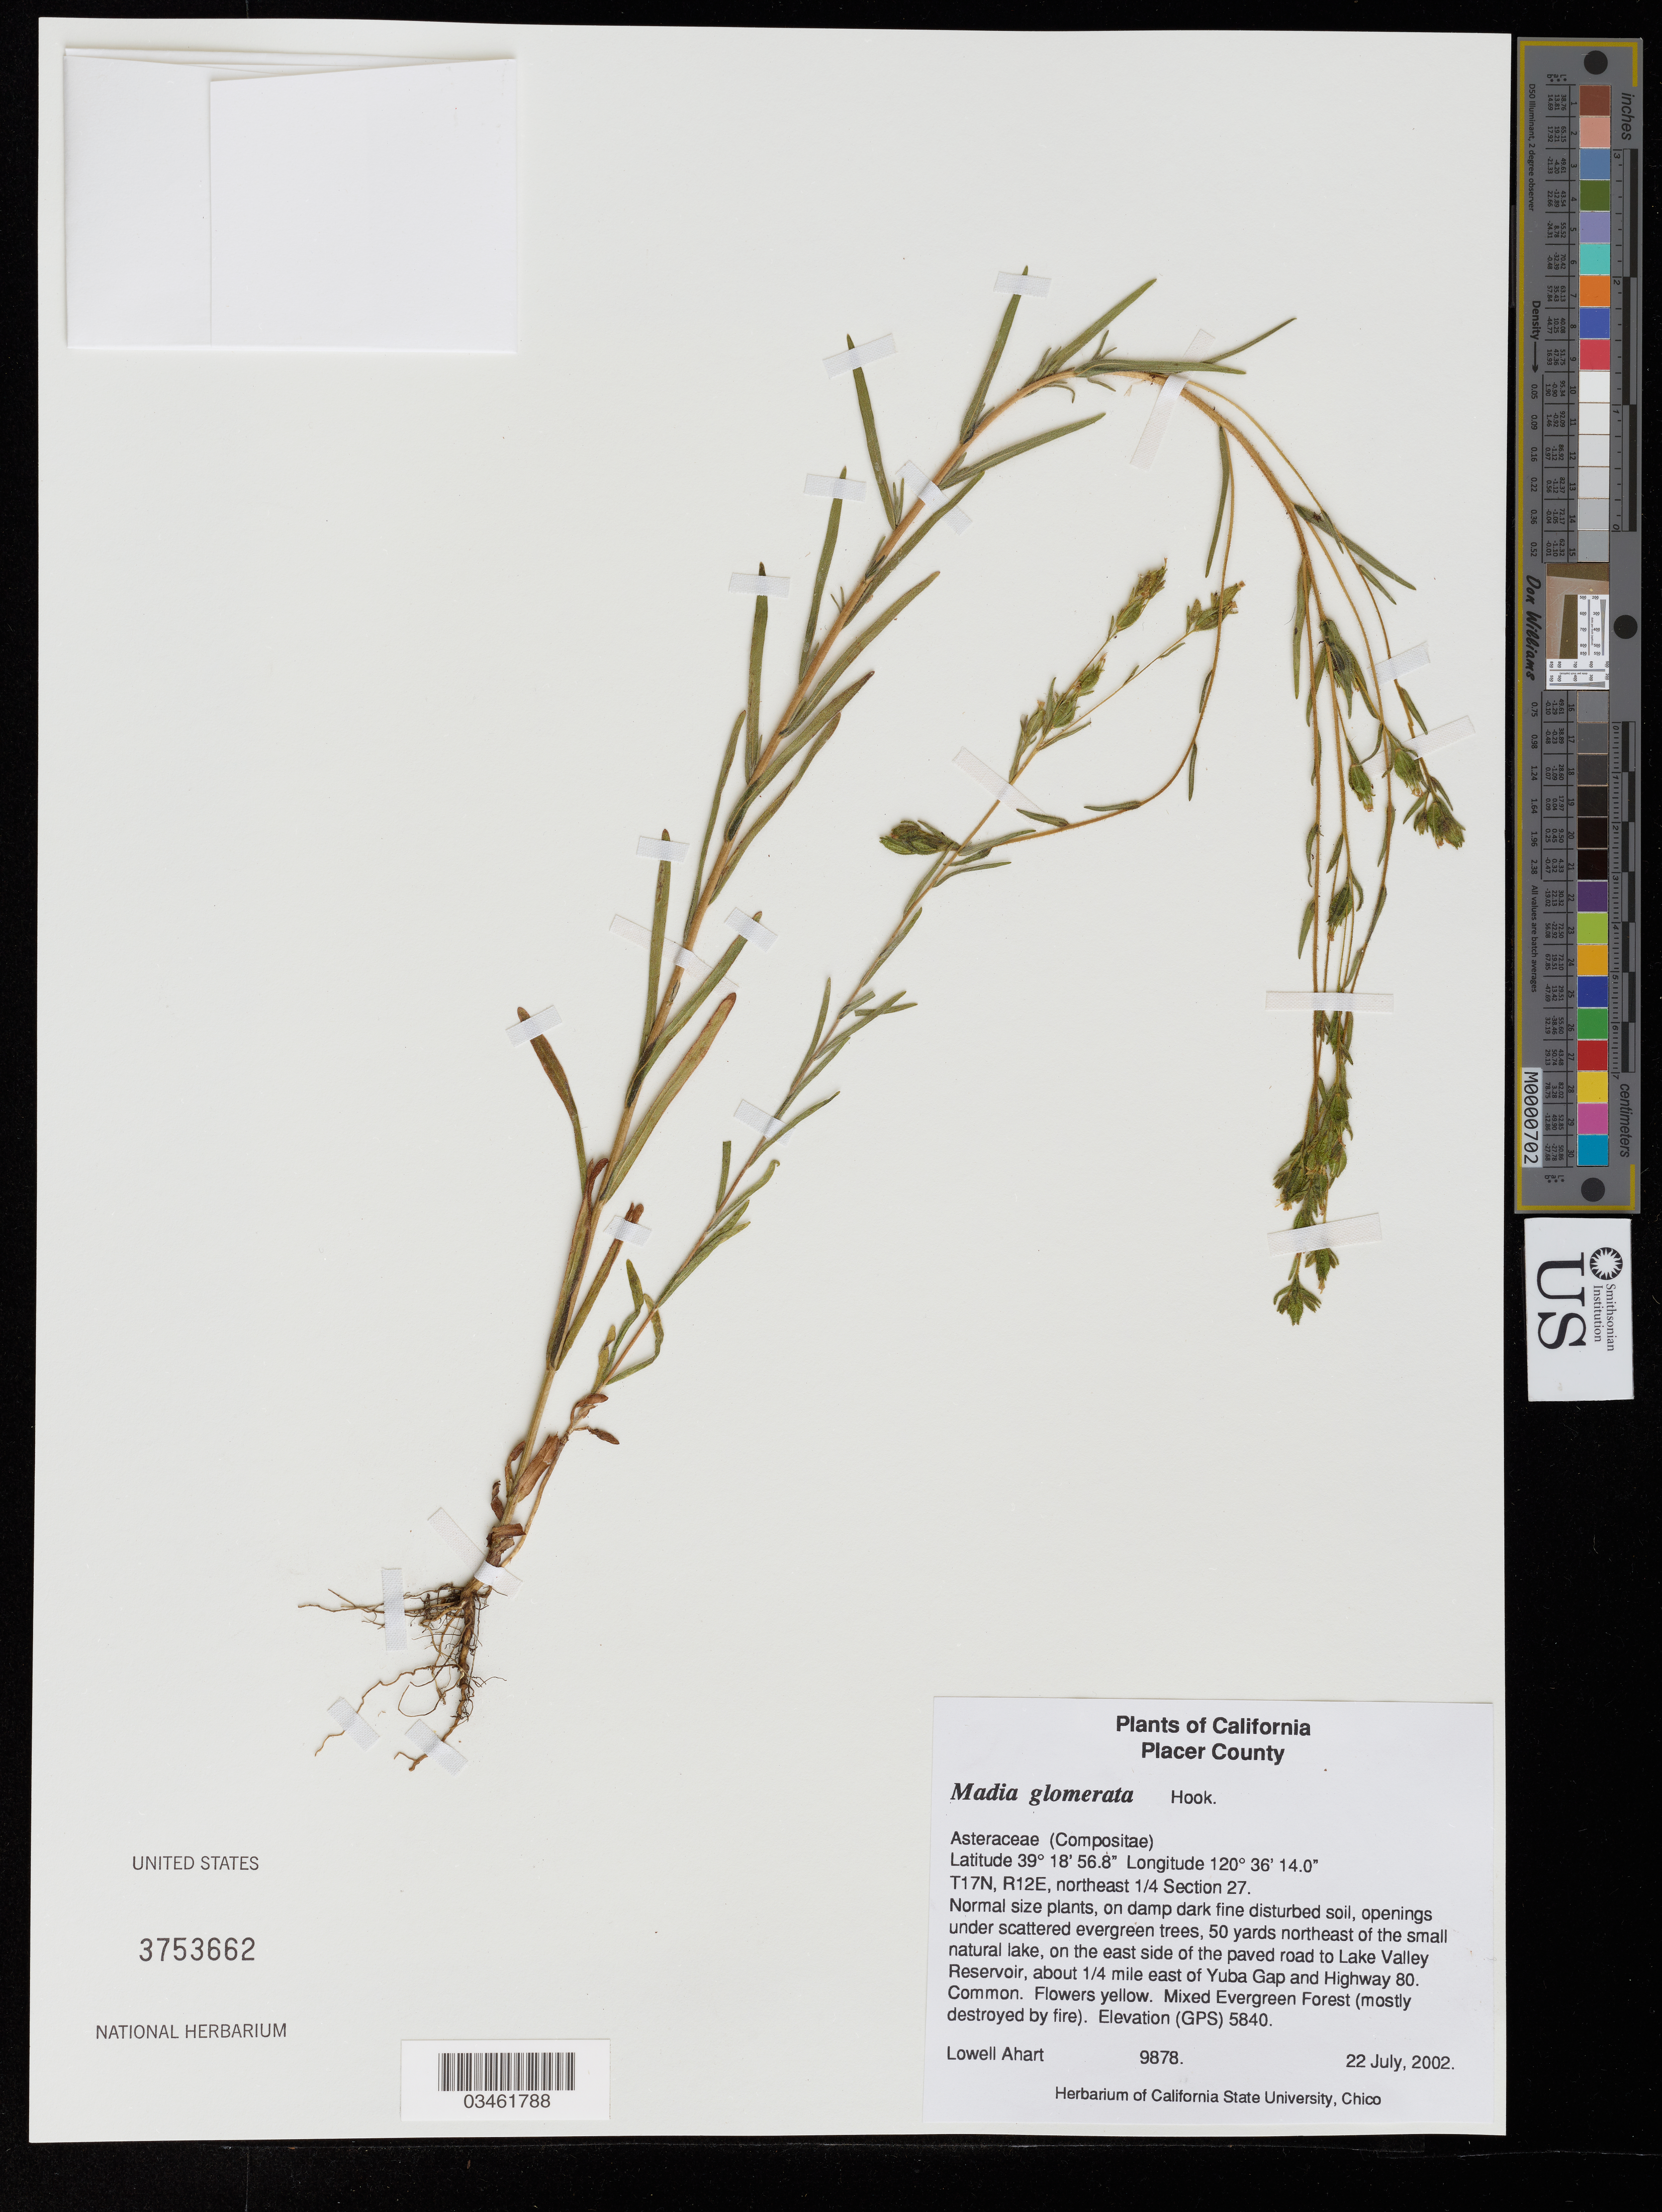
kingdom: Plantae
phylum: Tracheophyta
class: Magnoliopsida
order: Asterales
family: Asteraceae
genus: Madia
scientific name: Madia glomerata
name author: Hook.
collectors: L. Ahart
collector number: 9878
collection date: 2022-07-22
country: United States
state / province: California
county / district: Placer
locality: Placer County. T17N, R12E, northeast 1/4 Section 27. 50 yards northeast of the small natural lake, on the east side of the paved road to Lake Valley Reservoir, about 1/4 mile east of Yuba Gap and Highway 80.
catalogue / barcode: US 3753662